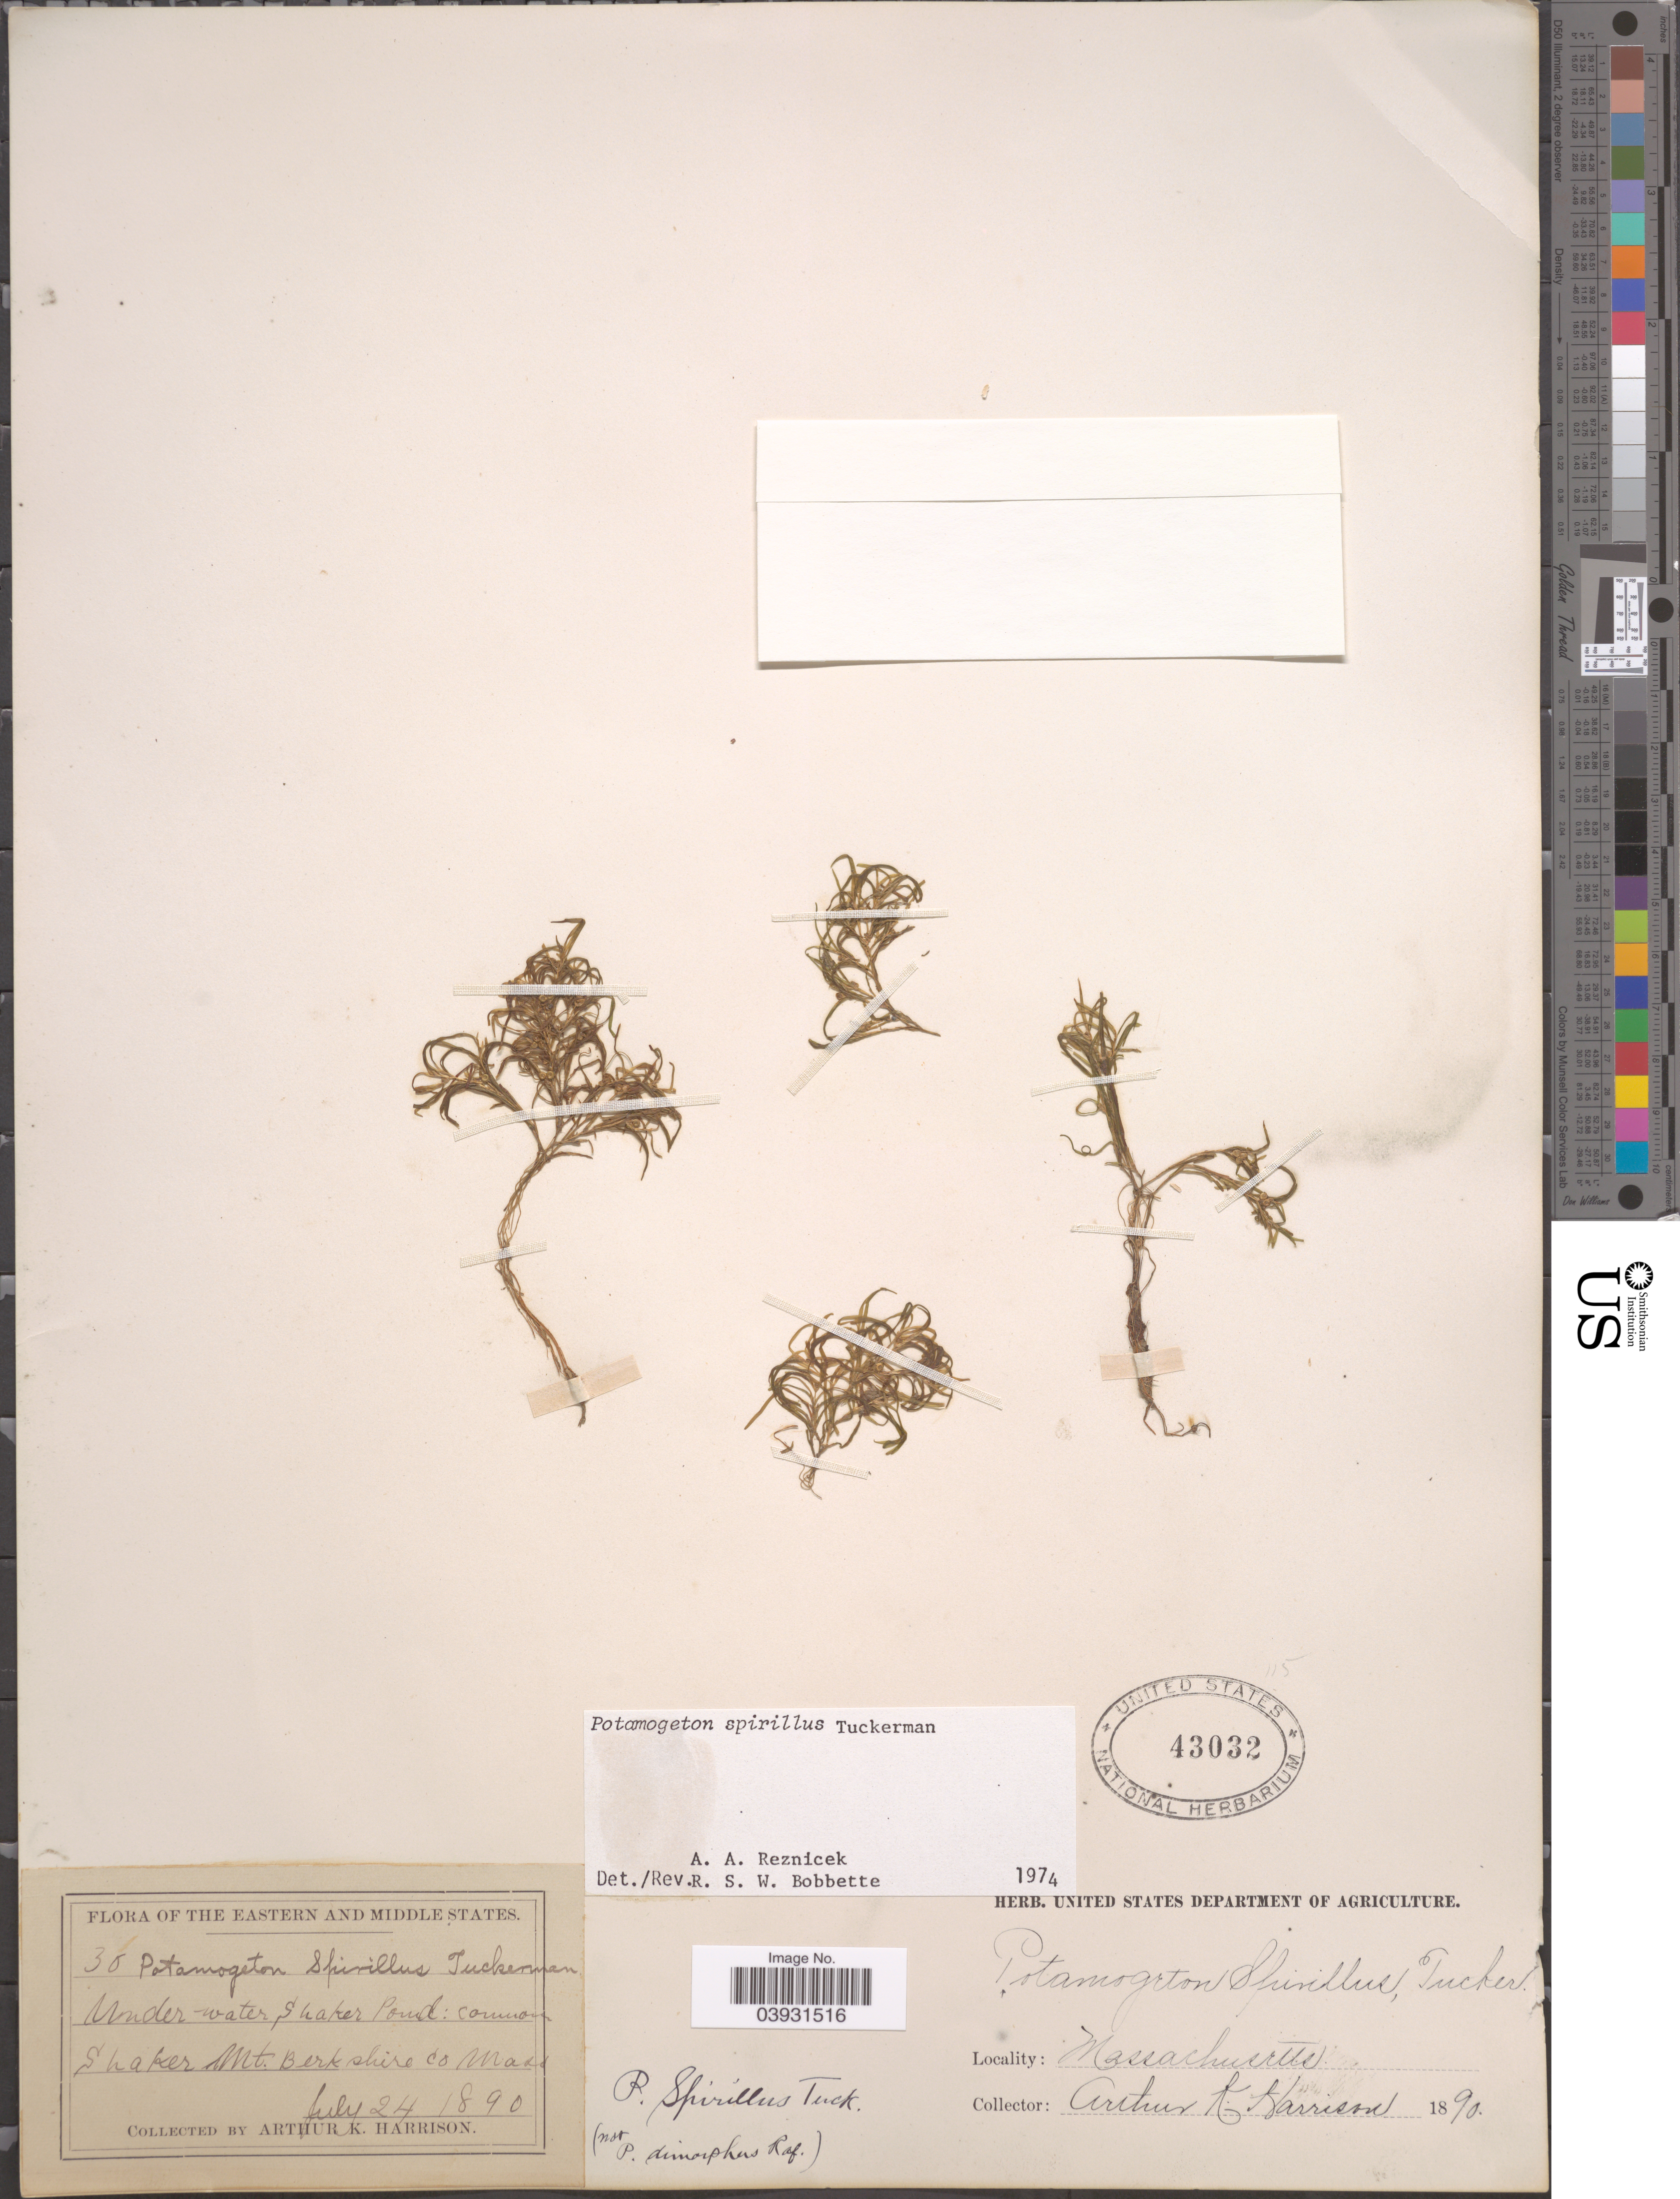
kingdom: Plantae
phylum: Tracheophyta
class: Liliopsida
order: Alismatales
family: Potamogetonaceae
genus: Potamogeton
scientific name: Potamogeton spirillus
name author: Tuck.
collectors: A. K. Harrison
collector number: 30*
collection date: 1890-07-24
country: United States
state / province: Massachusetts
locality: The eastern and middle states. Shaker Pond. Shaker Mt. Berkshire Co.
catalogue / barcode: US 43032